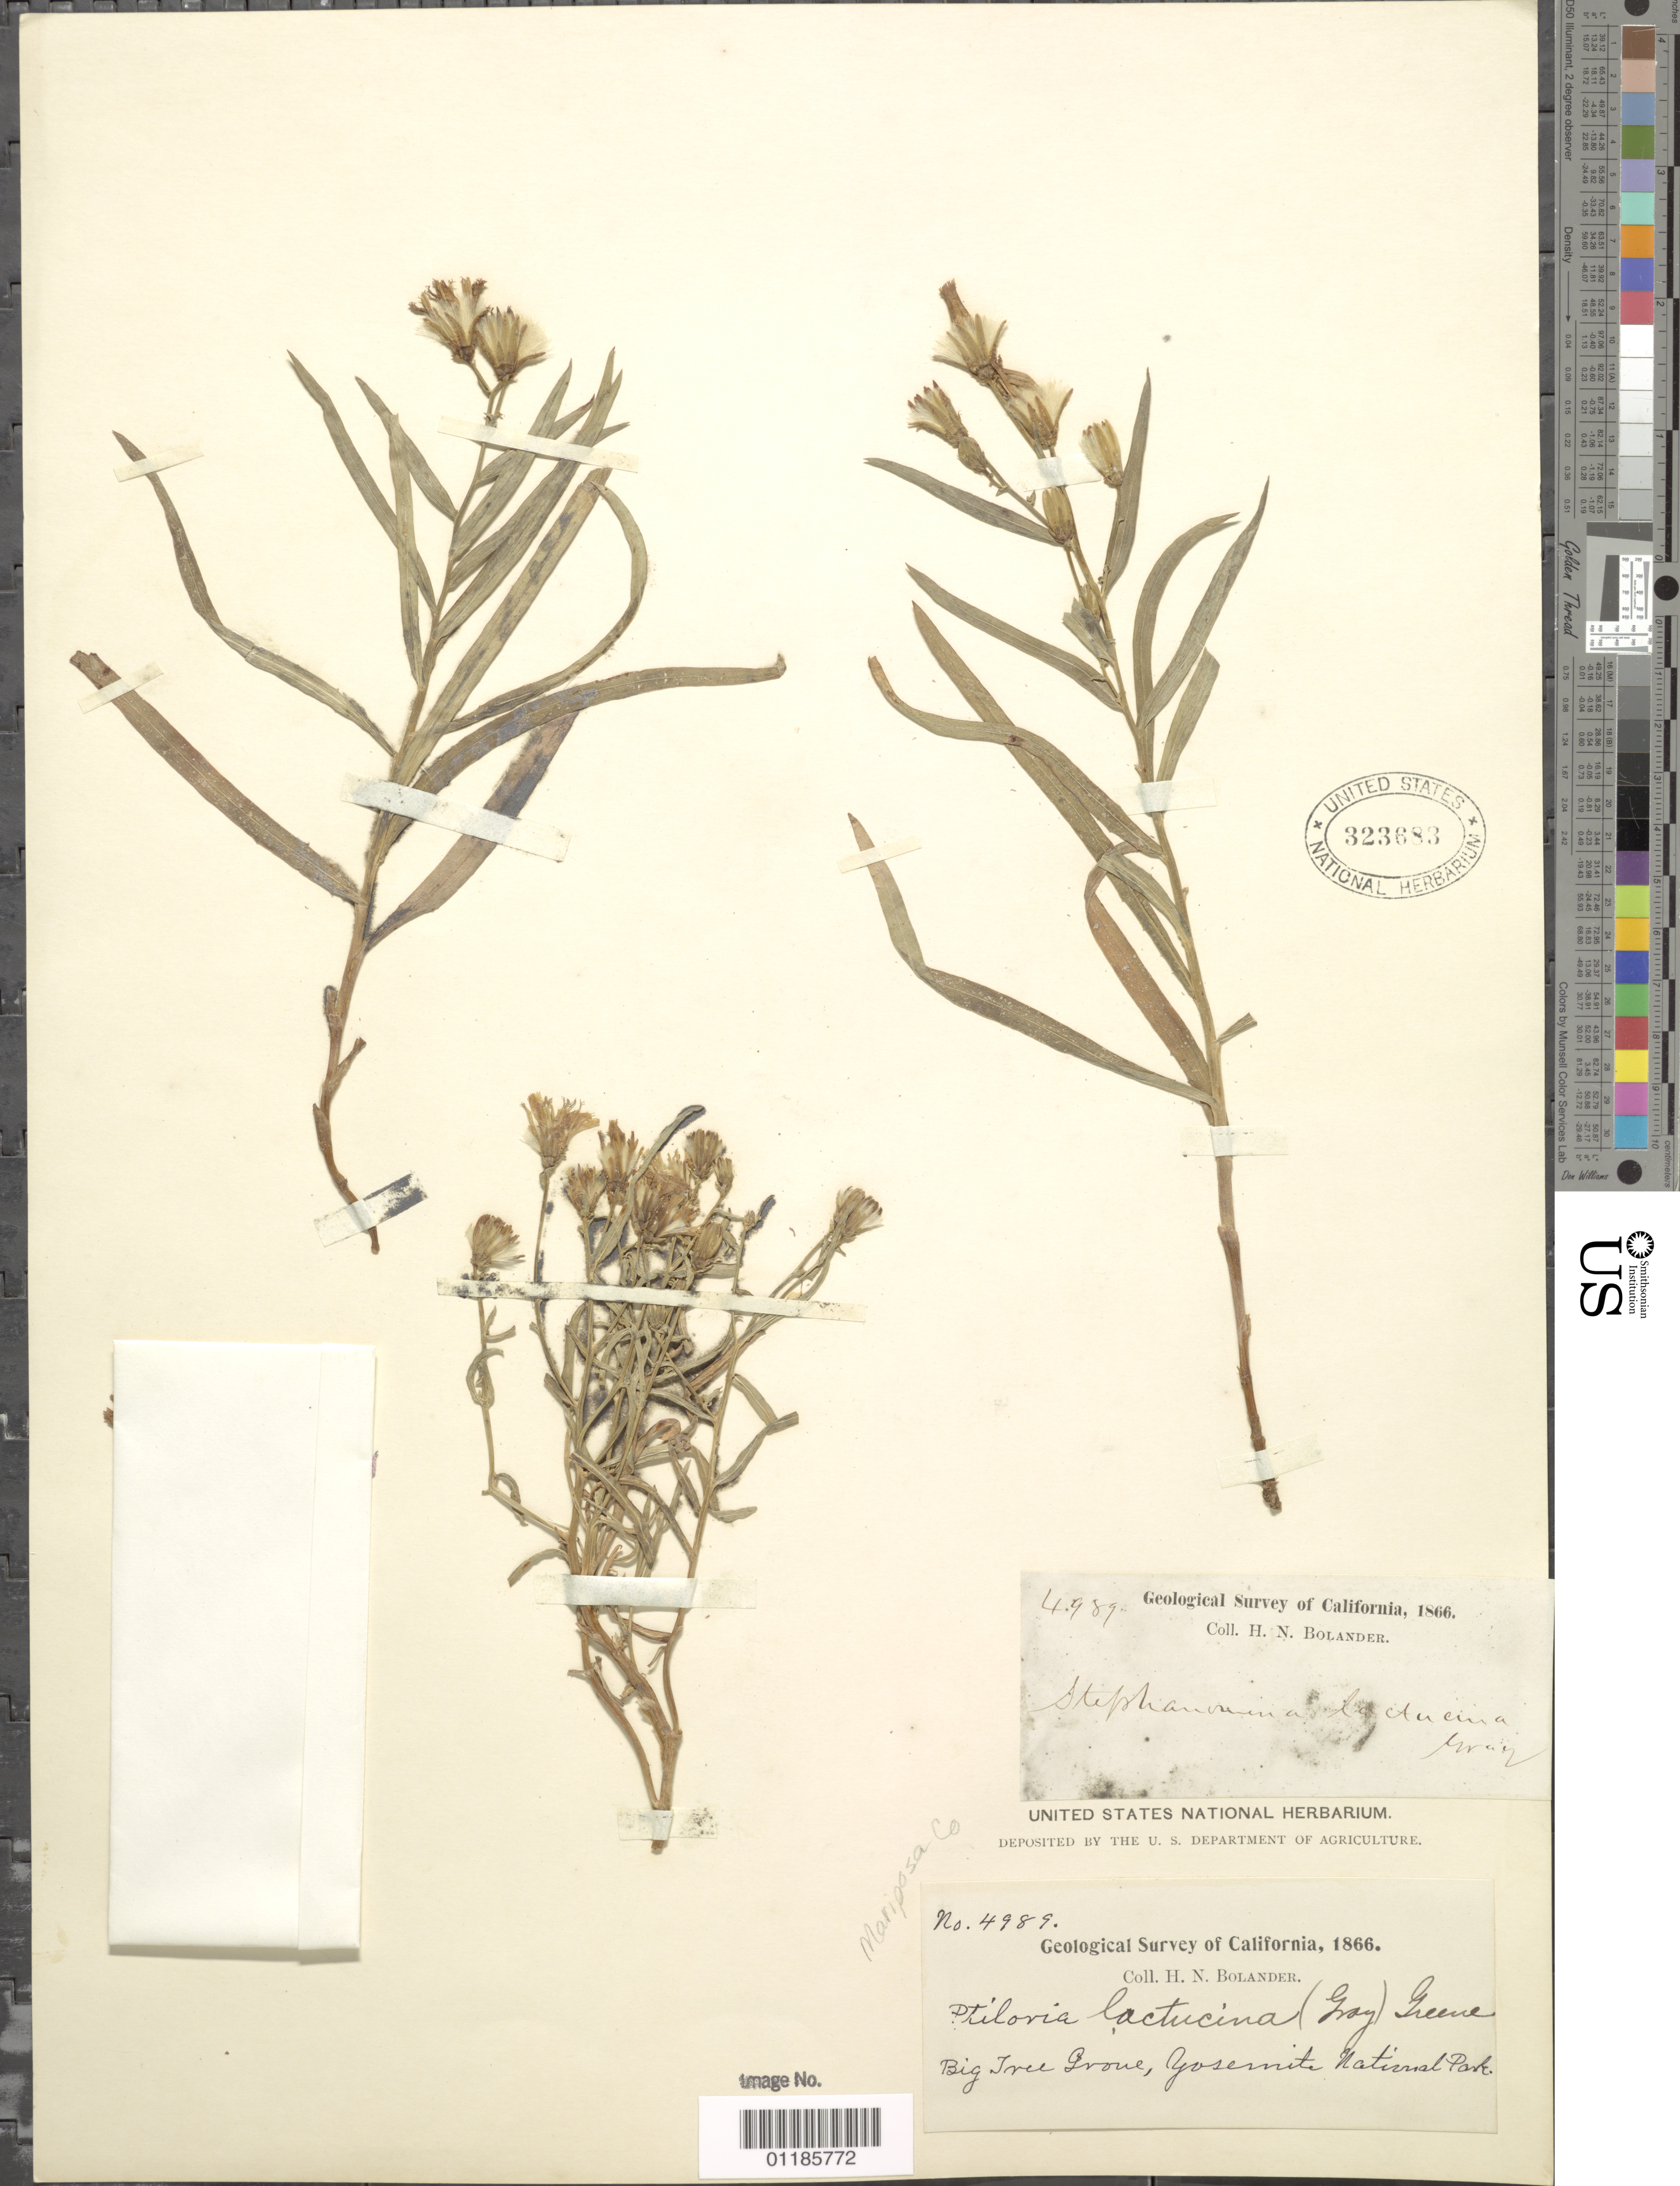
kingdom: Plantae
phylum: Tracheophyta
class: Magnoliopsida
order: Asterales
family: Asteraceae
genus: Stephanomeria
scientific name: Stephanomeria lactucina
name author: A. Gray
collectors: H. Bolander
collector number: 4989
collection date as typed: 1866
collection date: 1866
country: United States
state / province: California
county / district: Mariposa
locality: Big Tree Grove, Yosemite National Park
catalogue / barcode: US 323683